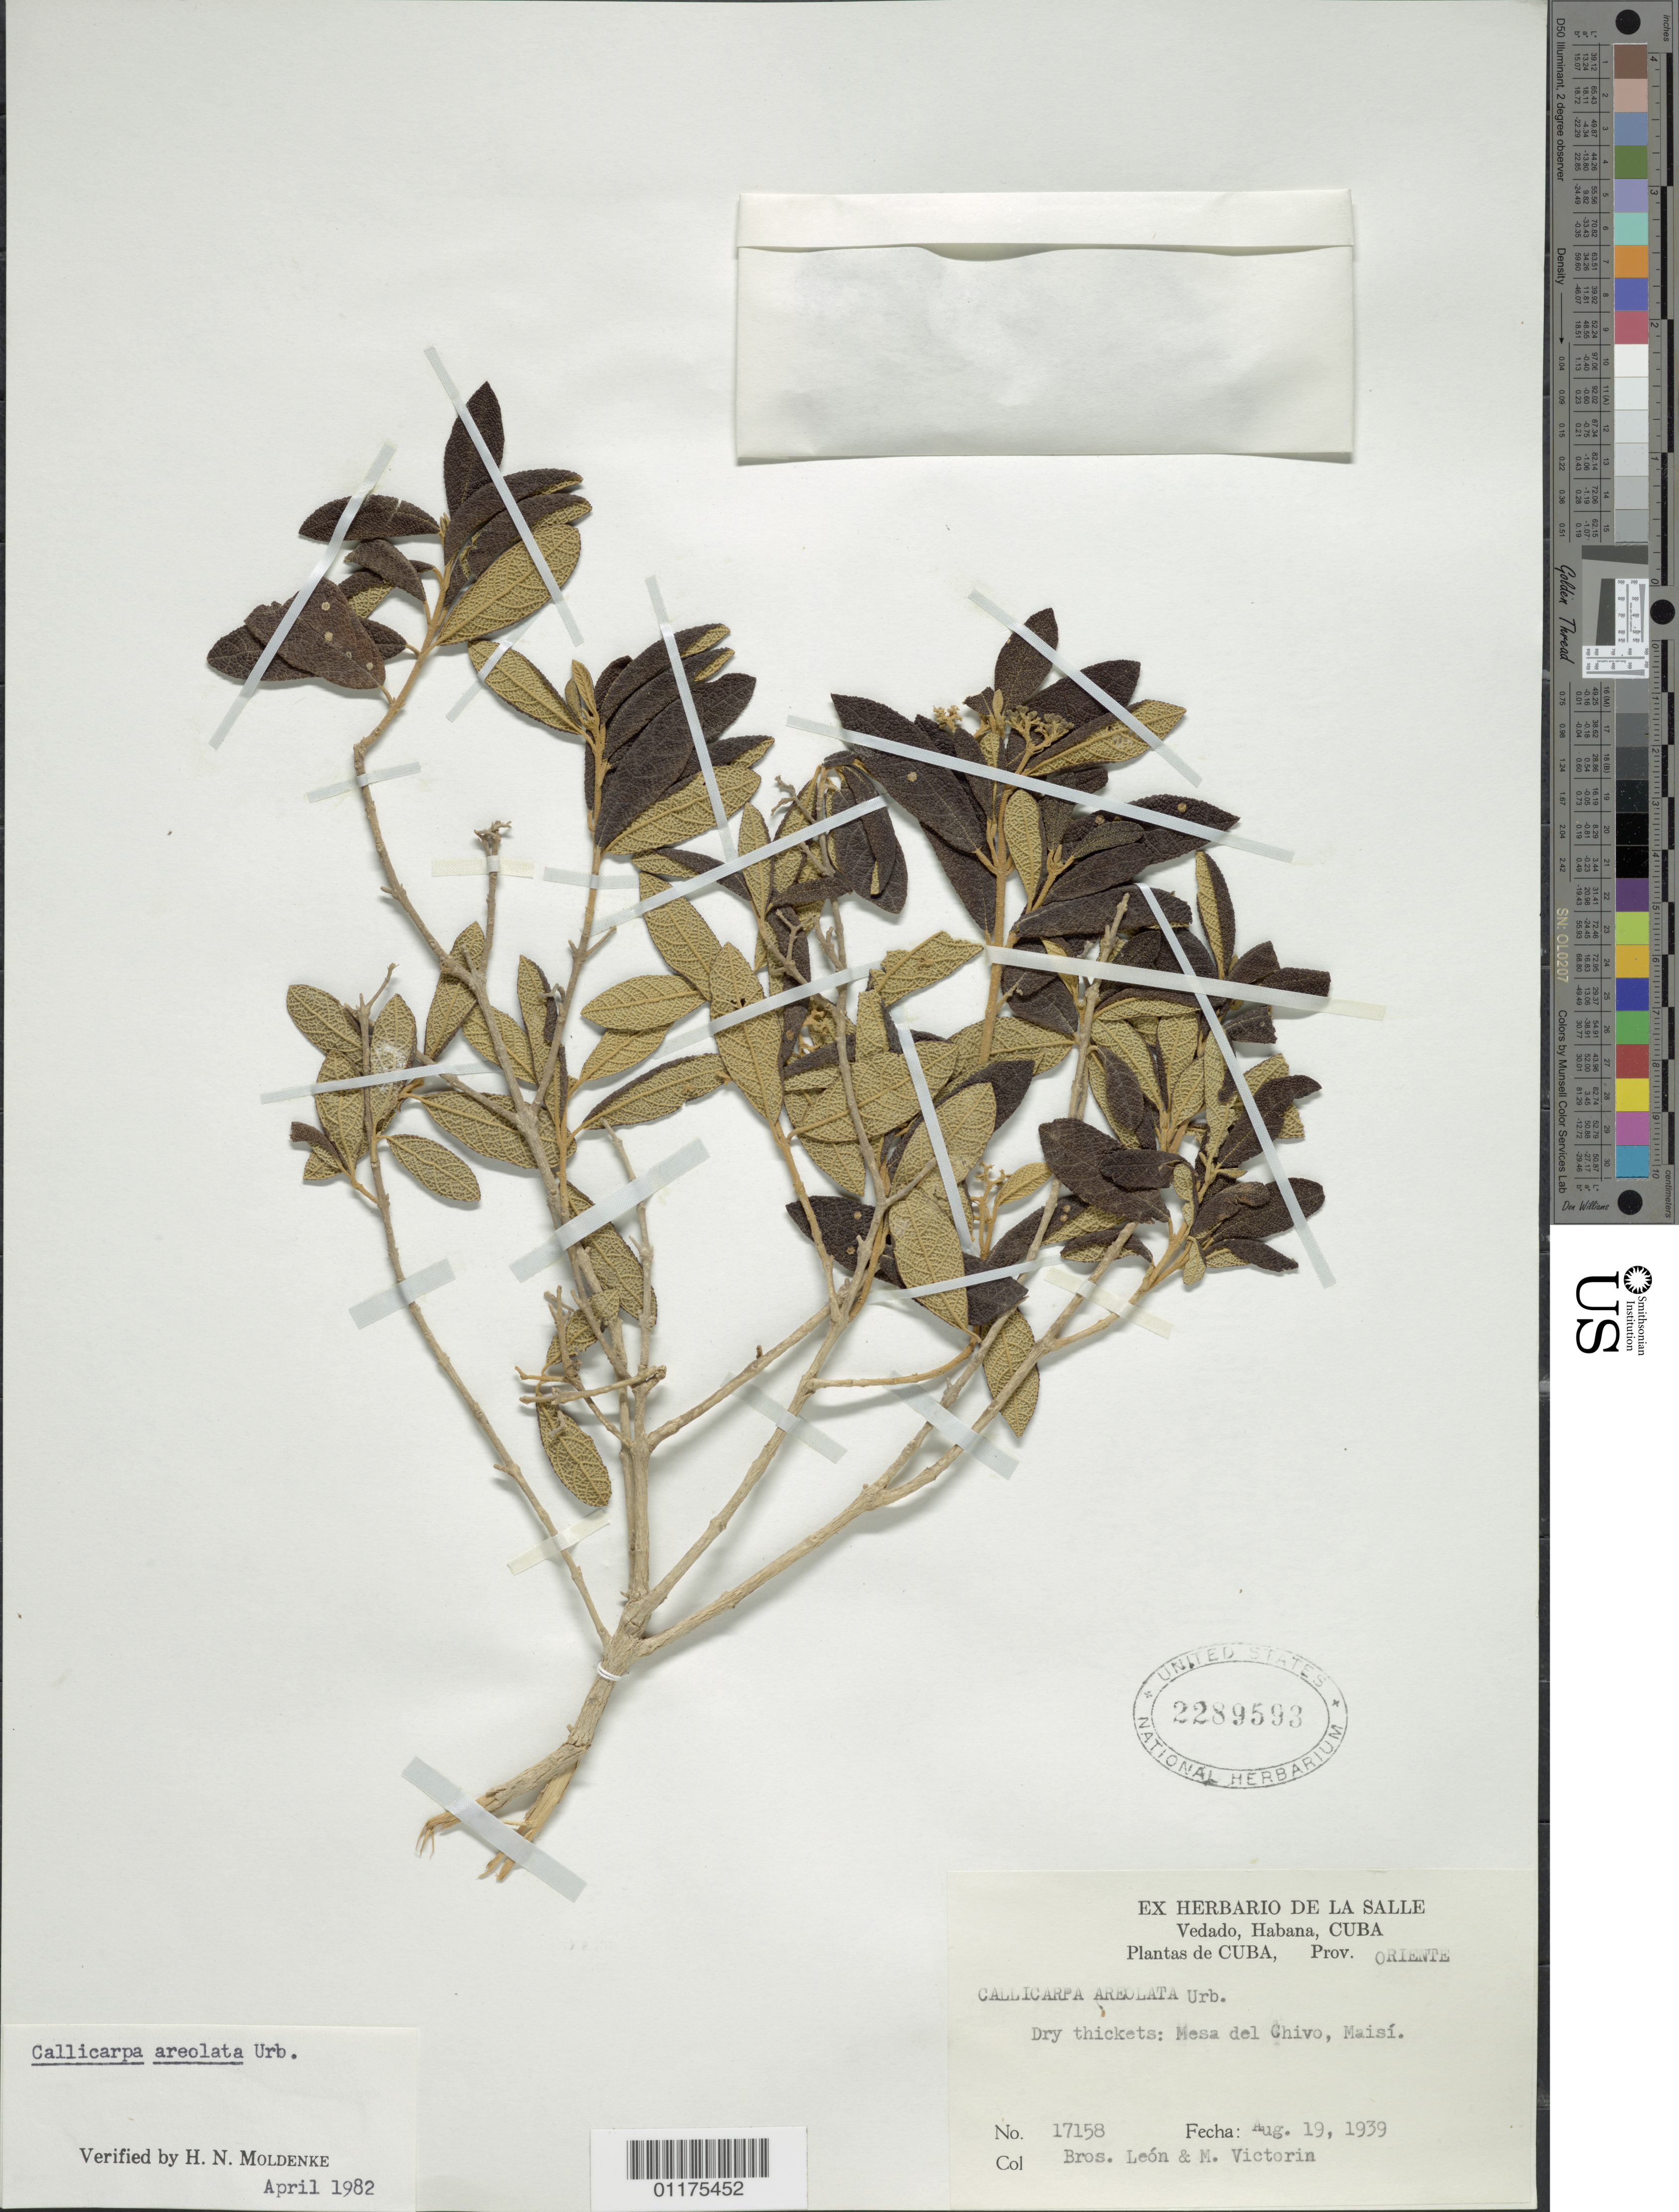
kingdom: Plantae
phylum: Tracheophyta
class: Magnoliopsida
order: Lamiales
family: Lamiaceae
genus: Callicarpa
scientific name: Callicarpa areolata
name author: Urb.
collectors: Bro. León & M. Victorin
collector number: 17158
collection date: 1939-08-19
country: Cuba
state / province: Oriente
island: Cuba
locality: Maisi, Mesa del Chivo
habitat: Dry thickets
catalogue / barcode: US 2289593